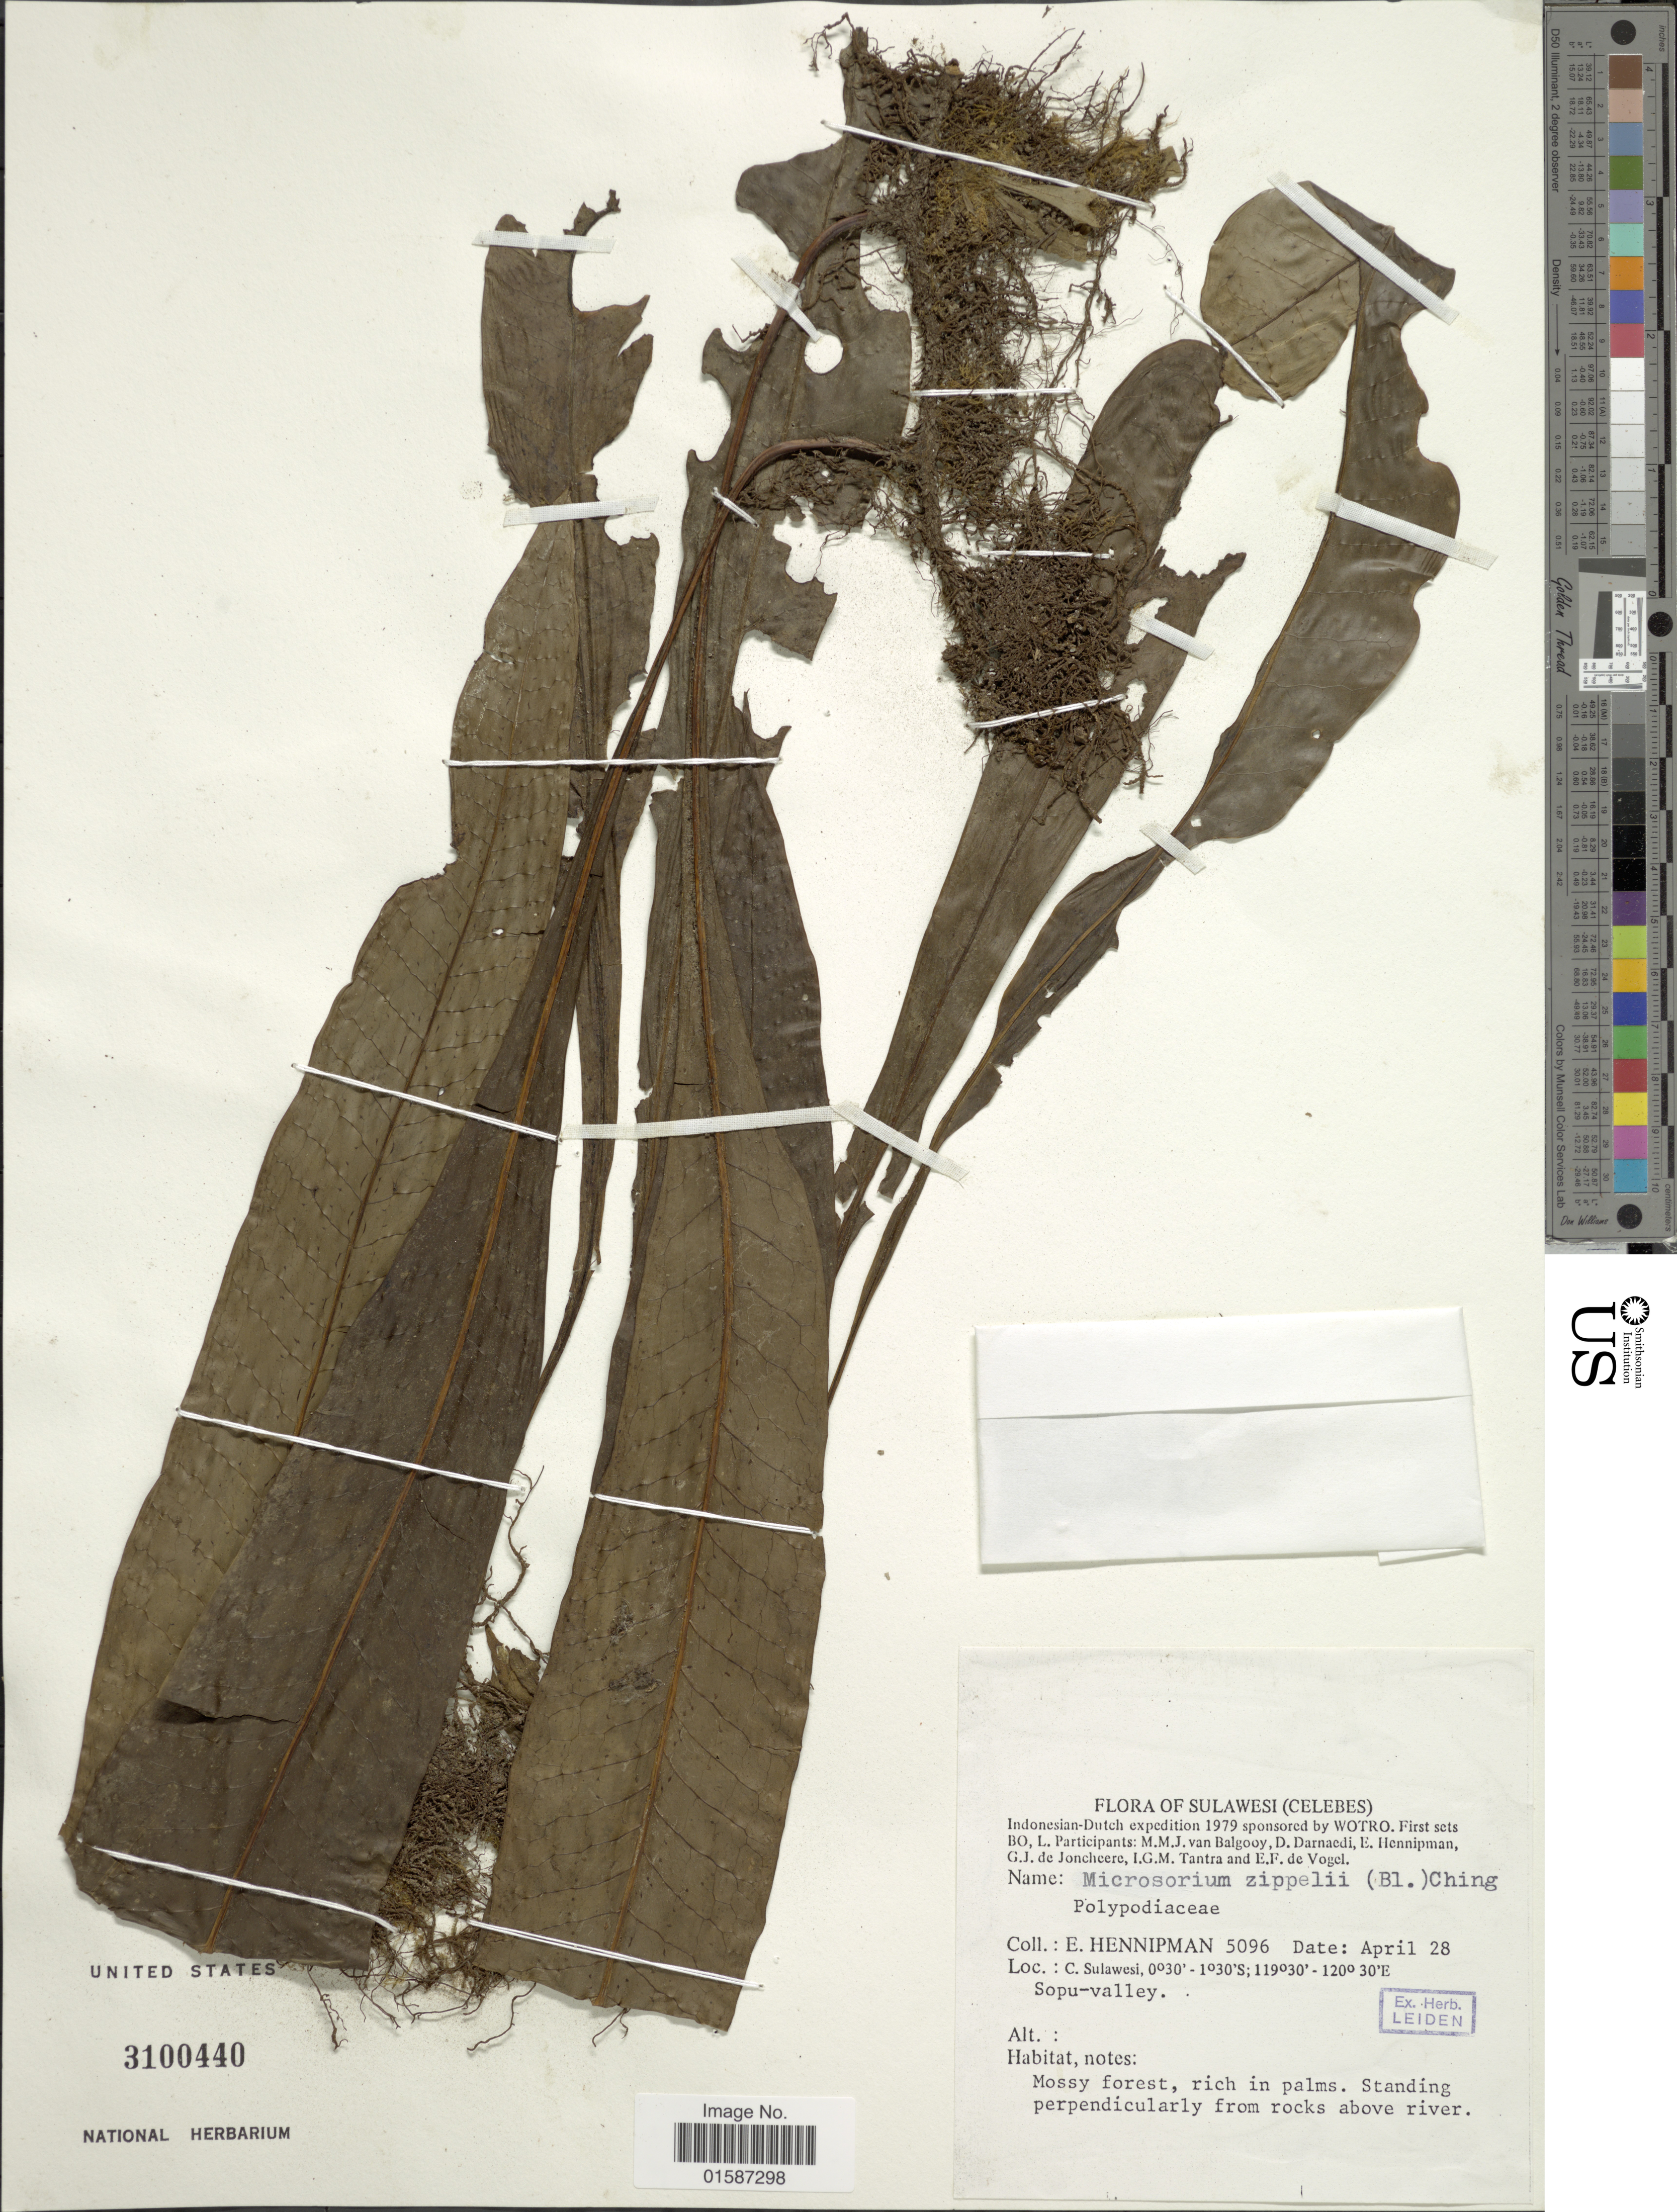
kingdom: Plantae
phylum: Tracheophyta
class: Polypodiopsida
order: Polypodiales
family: Polypodiaceae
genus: Neolepisorus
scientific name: Neolepisorus zippelii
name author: (Blume) Li S. Wang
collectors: E. Hennipman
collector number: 5096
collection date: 1979-04-28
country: Indonesia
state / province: Sulawesi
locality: Sulawesi (Celebes), C. Sulawesi, Sopu-valley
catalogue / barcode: US 3100440